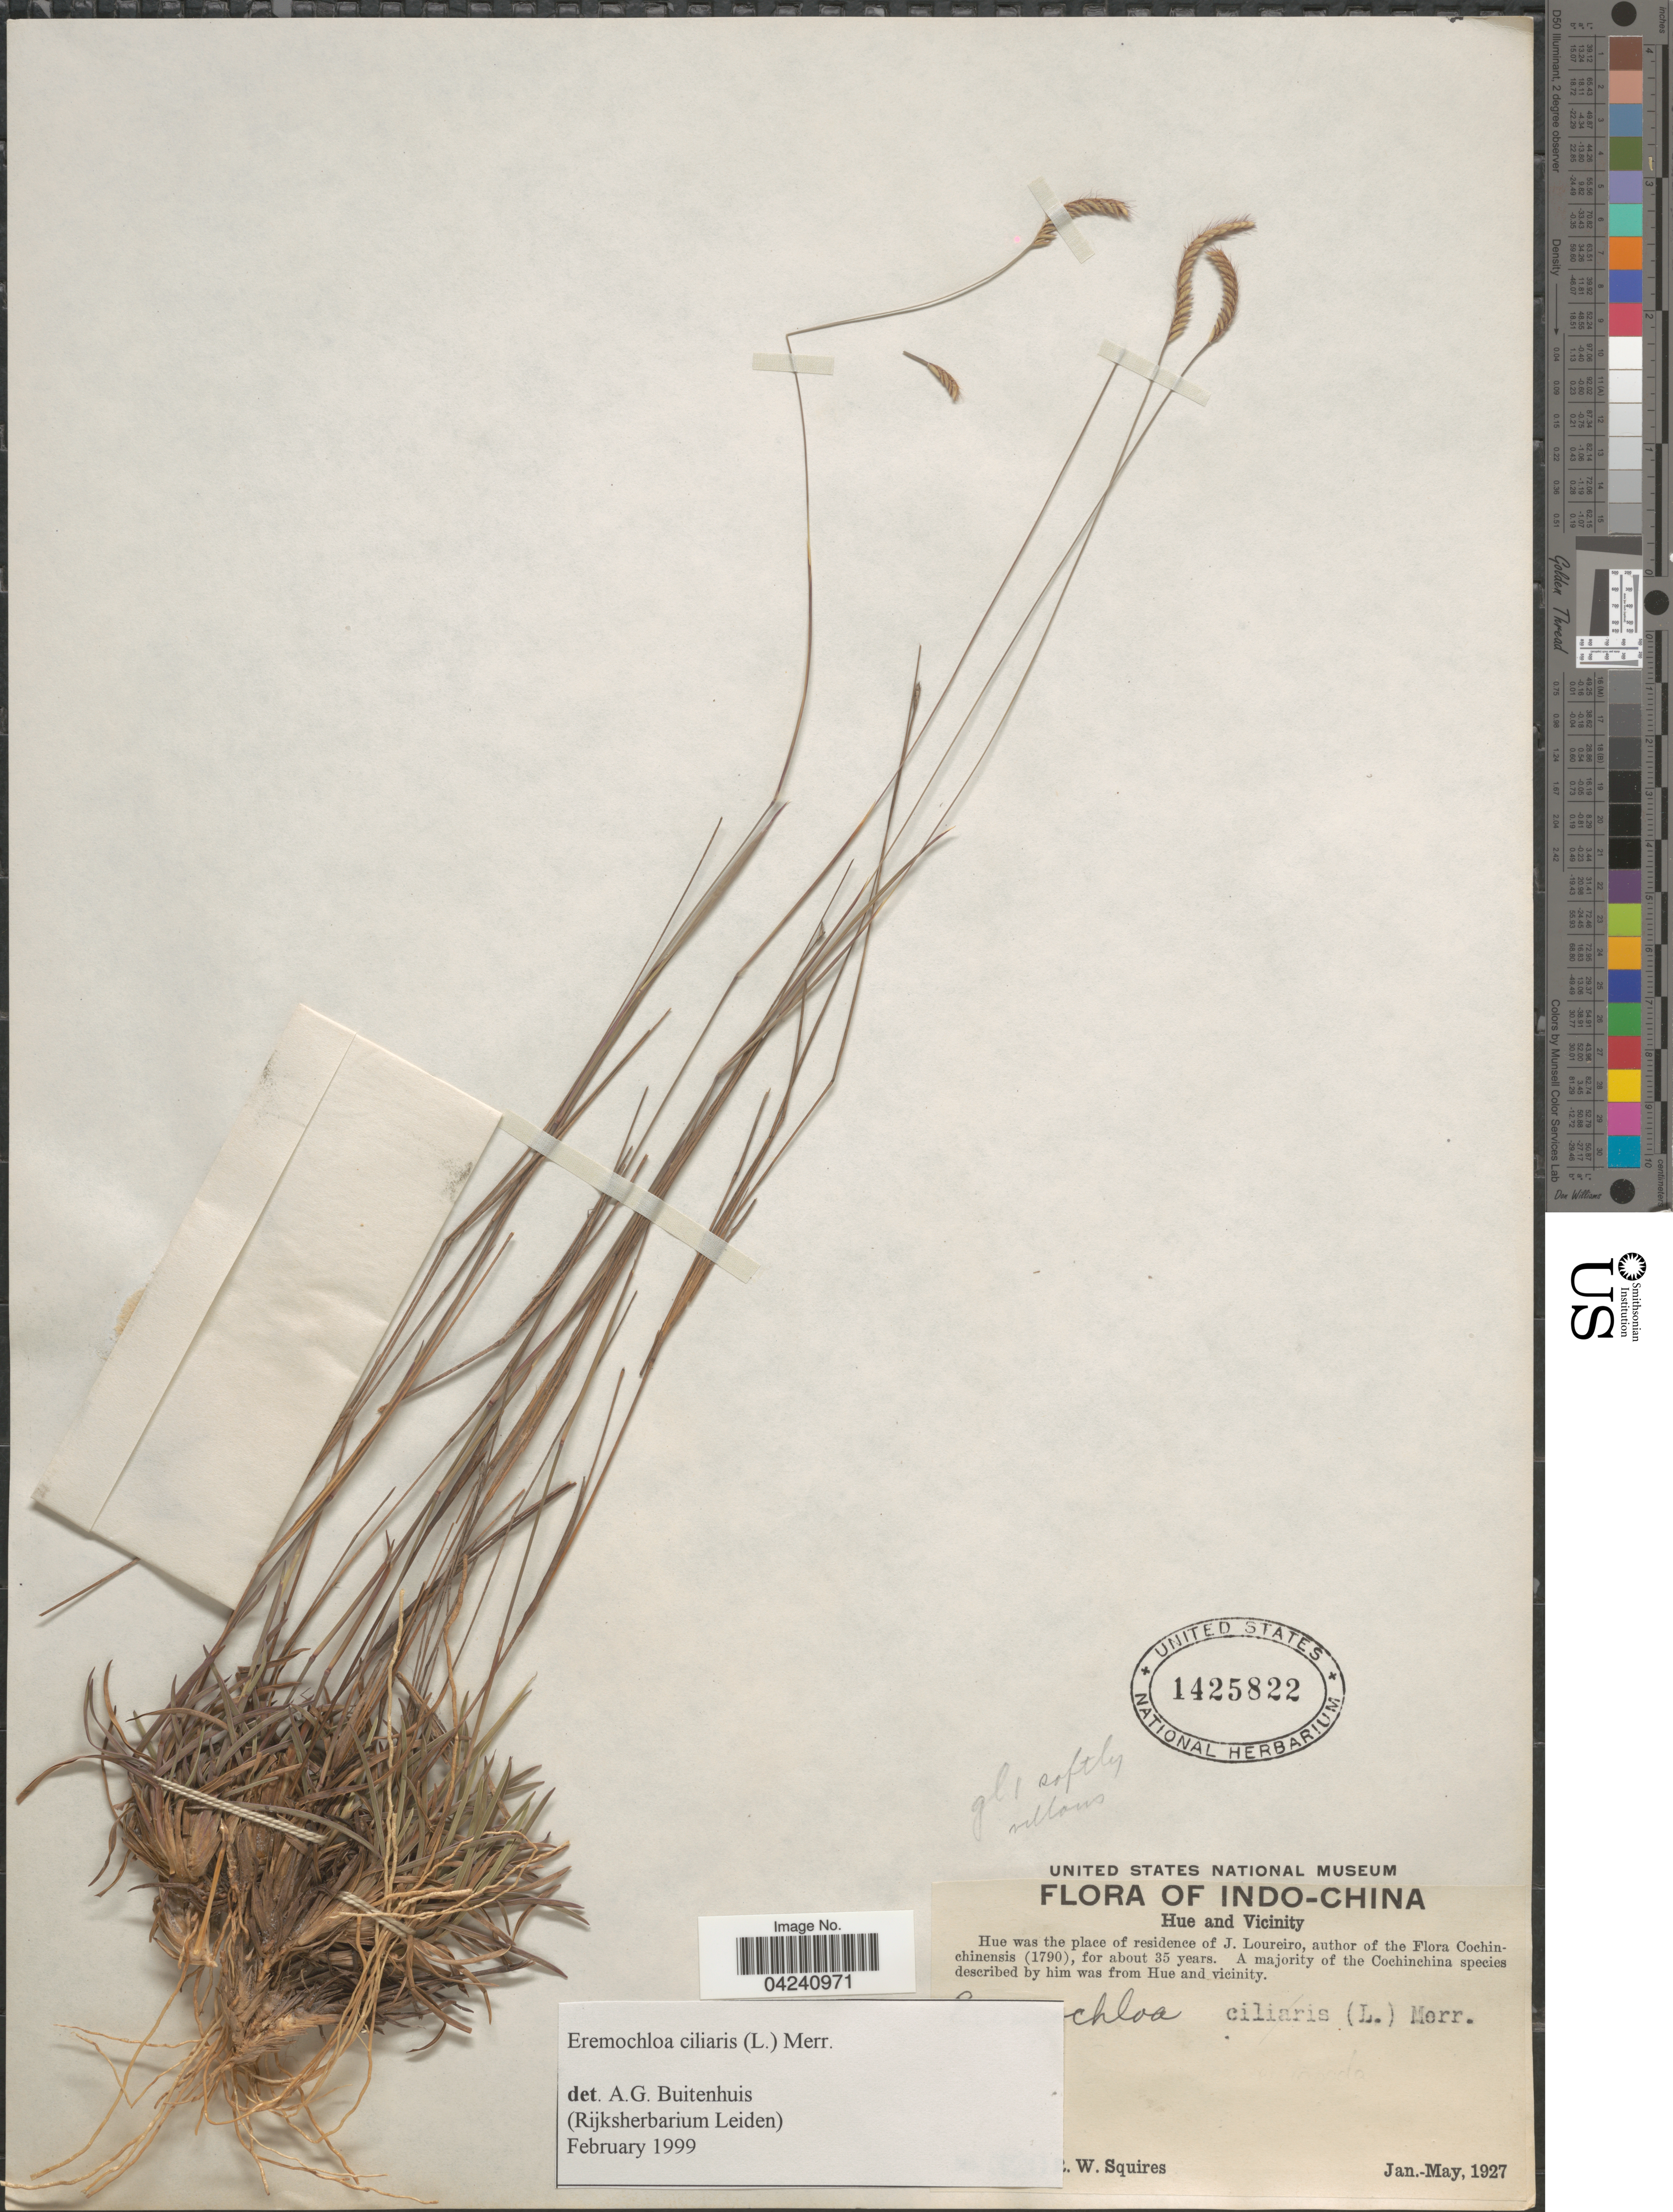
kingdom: Plantae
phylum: Tracheophyta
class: Liliopsida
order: Poales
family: Poaceae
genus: Eremochloa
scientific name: Eremochloa ciliaris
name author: (L.) Merr.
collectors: R. Squires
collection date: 1927-01/1927-05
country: Vietnam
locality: Indo-China. Hue and Vicinity.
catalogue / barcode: US 1425822